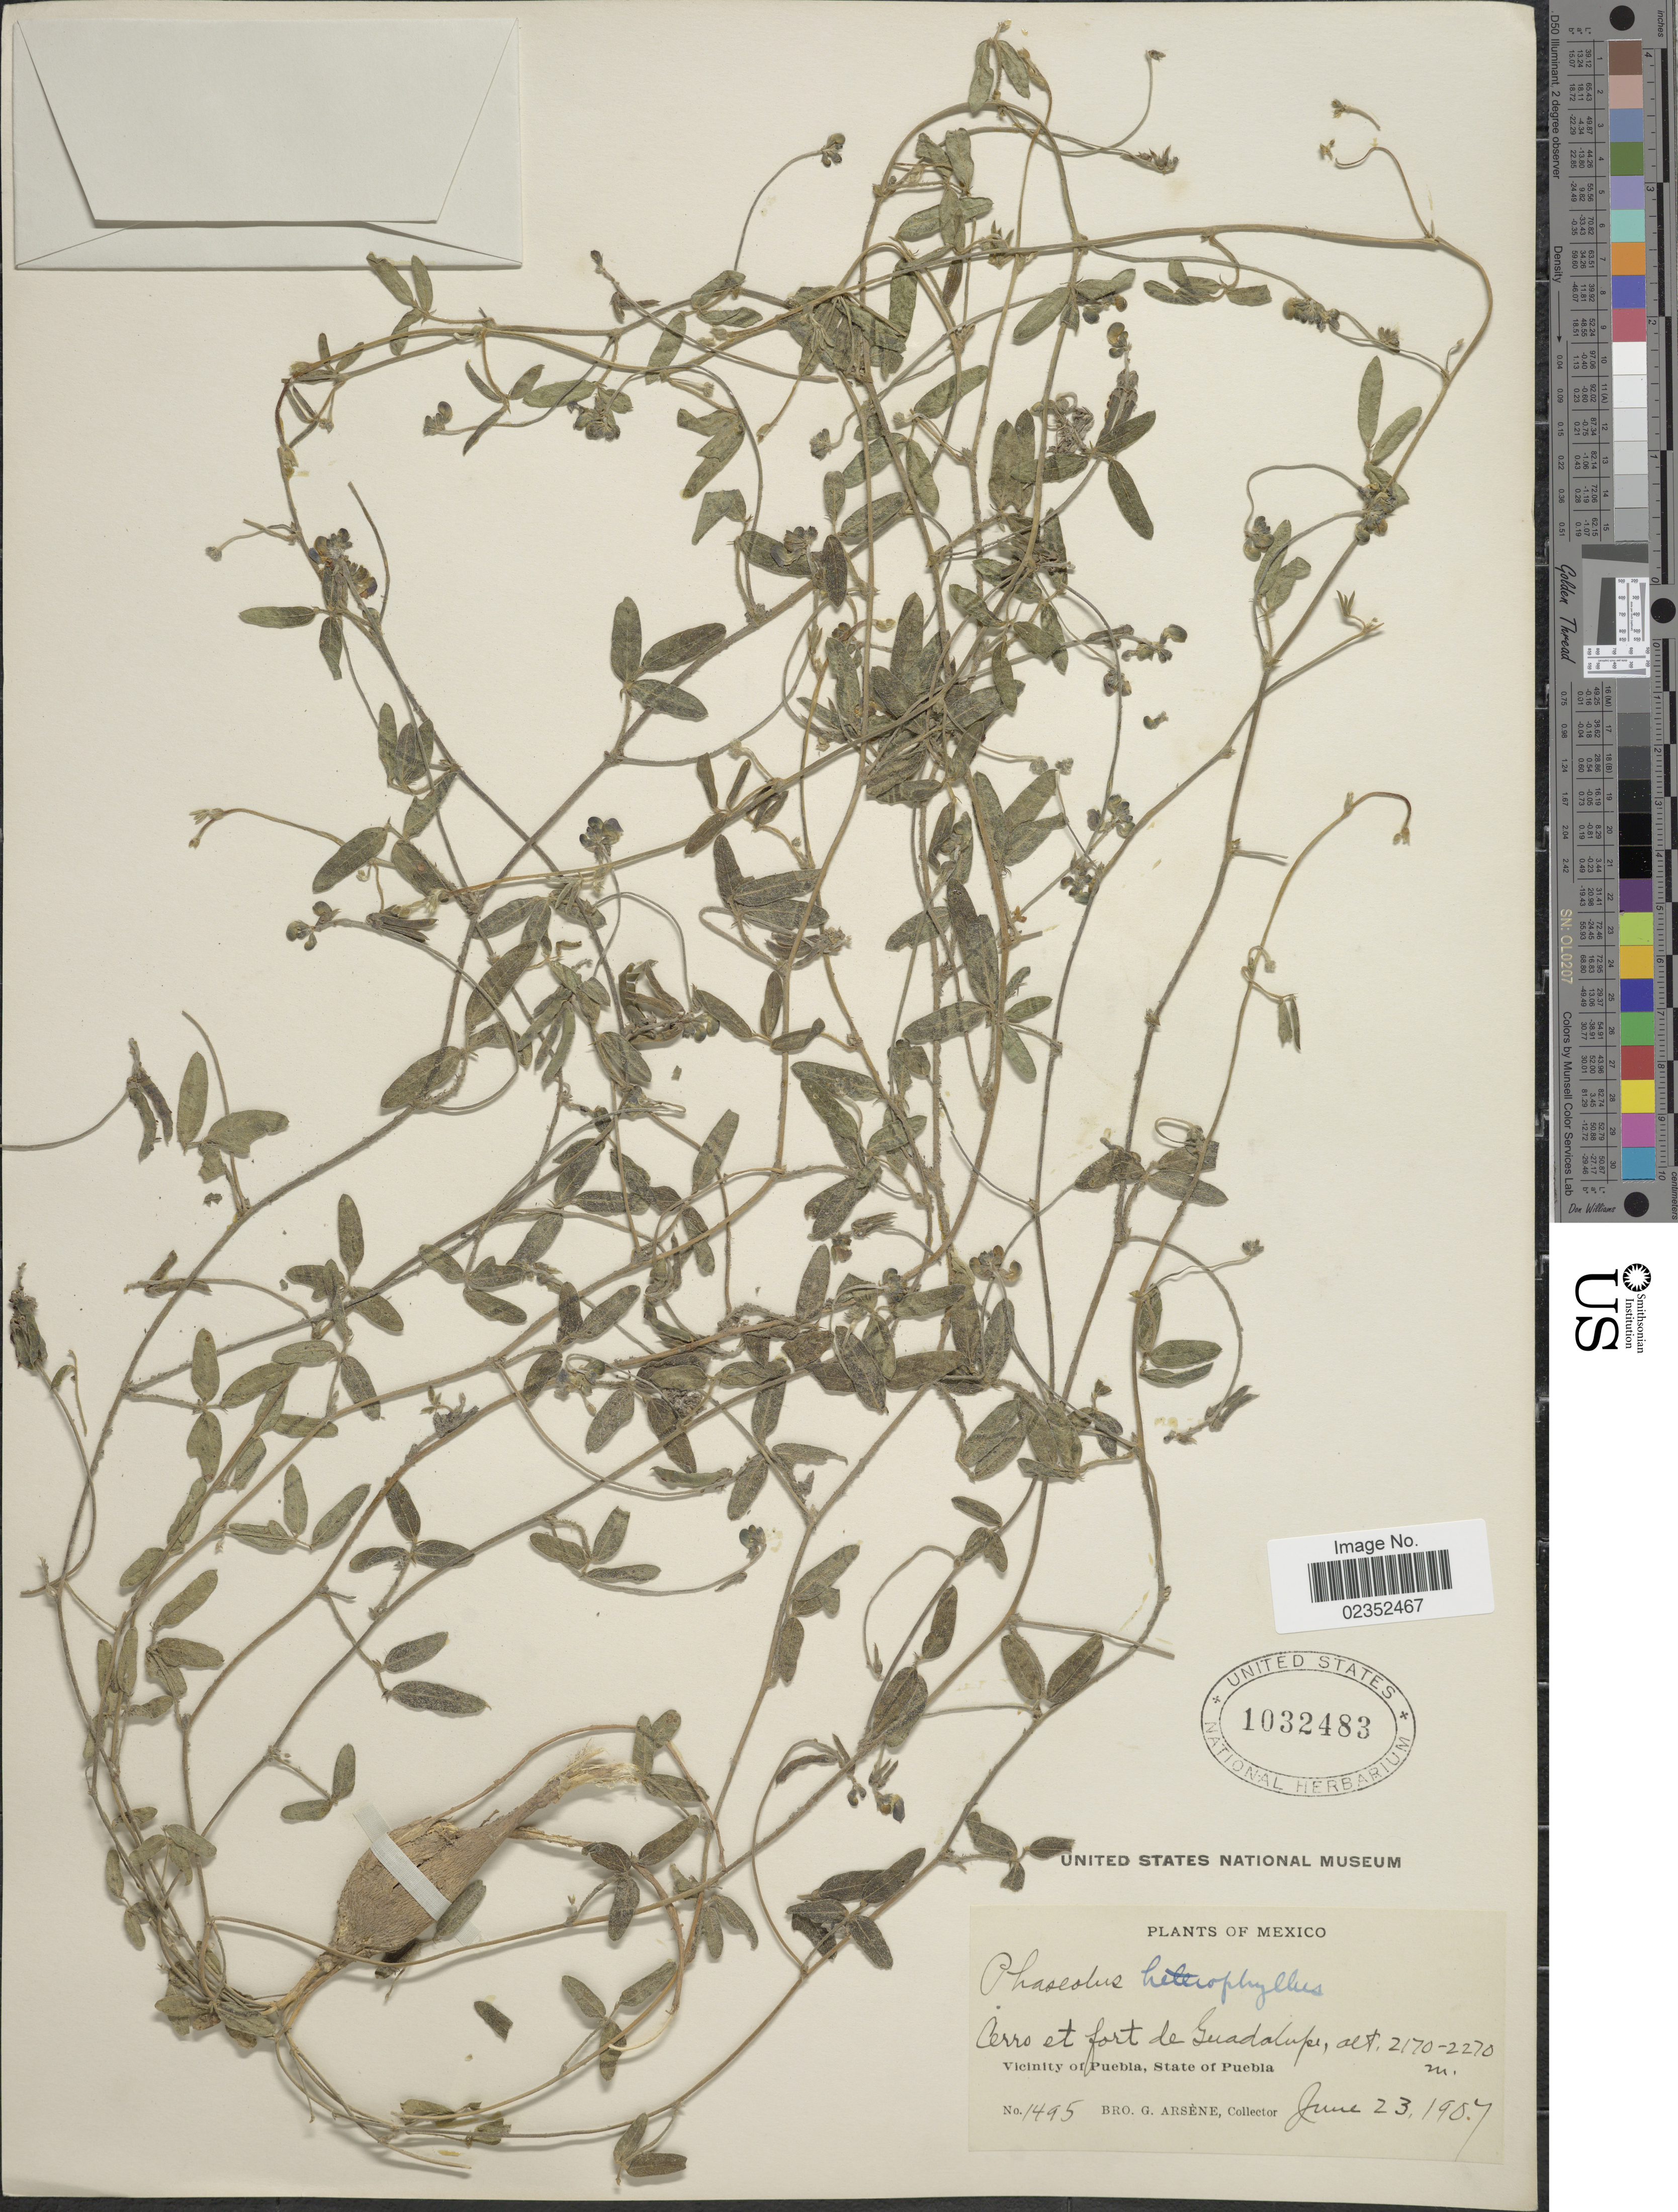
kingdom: Plantae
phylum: Tracheophyta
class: Magnoliopsida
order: Fabales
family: Fabaceae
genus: Macroptilium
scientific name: Macroptilium gibbosifolium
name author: (Ortega) A. Delgado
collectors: Bro. G. Arsène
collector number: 1495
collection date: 1907-06-23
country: Mexico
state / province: Puebla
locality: Cerro et fort de Guadalupe. Vicinity of Puebla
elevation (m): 2170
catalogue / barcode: US 1032483